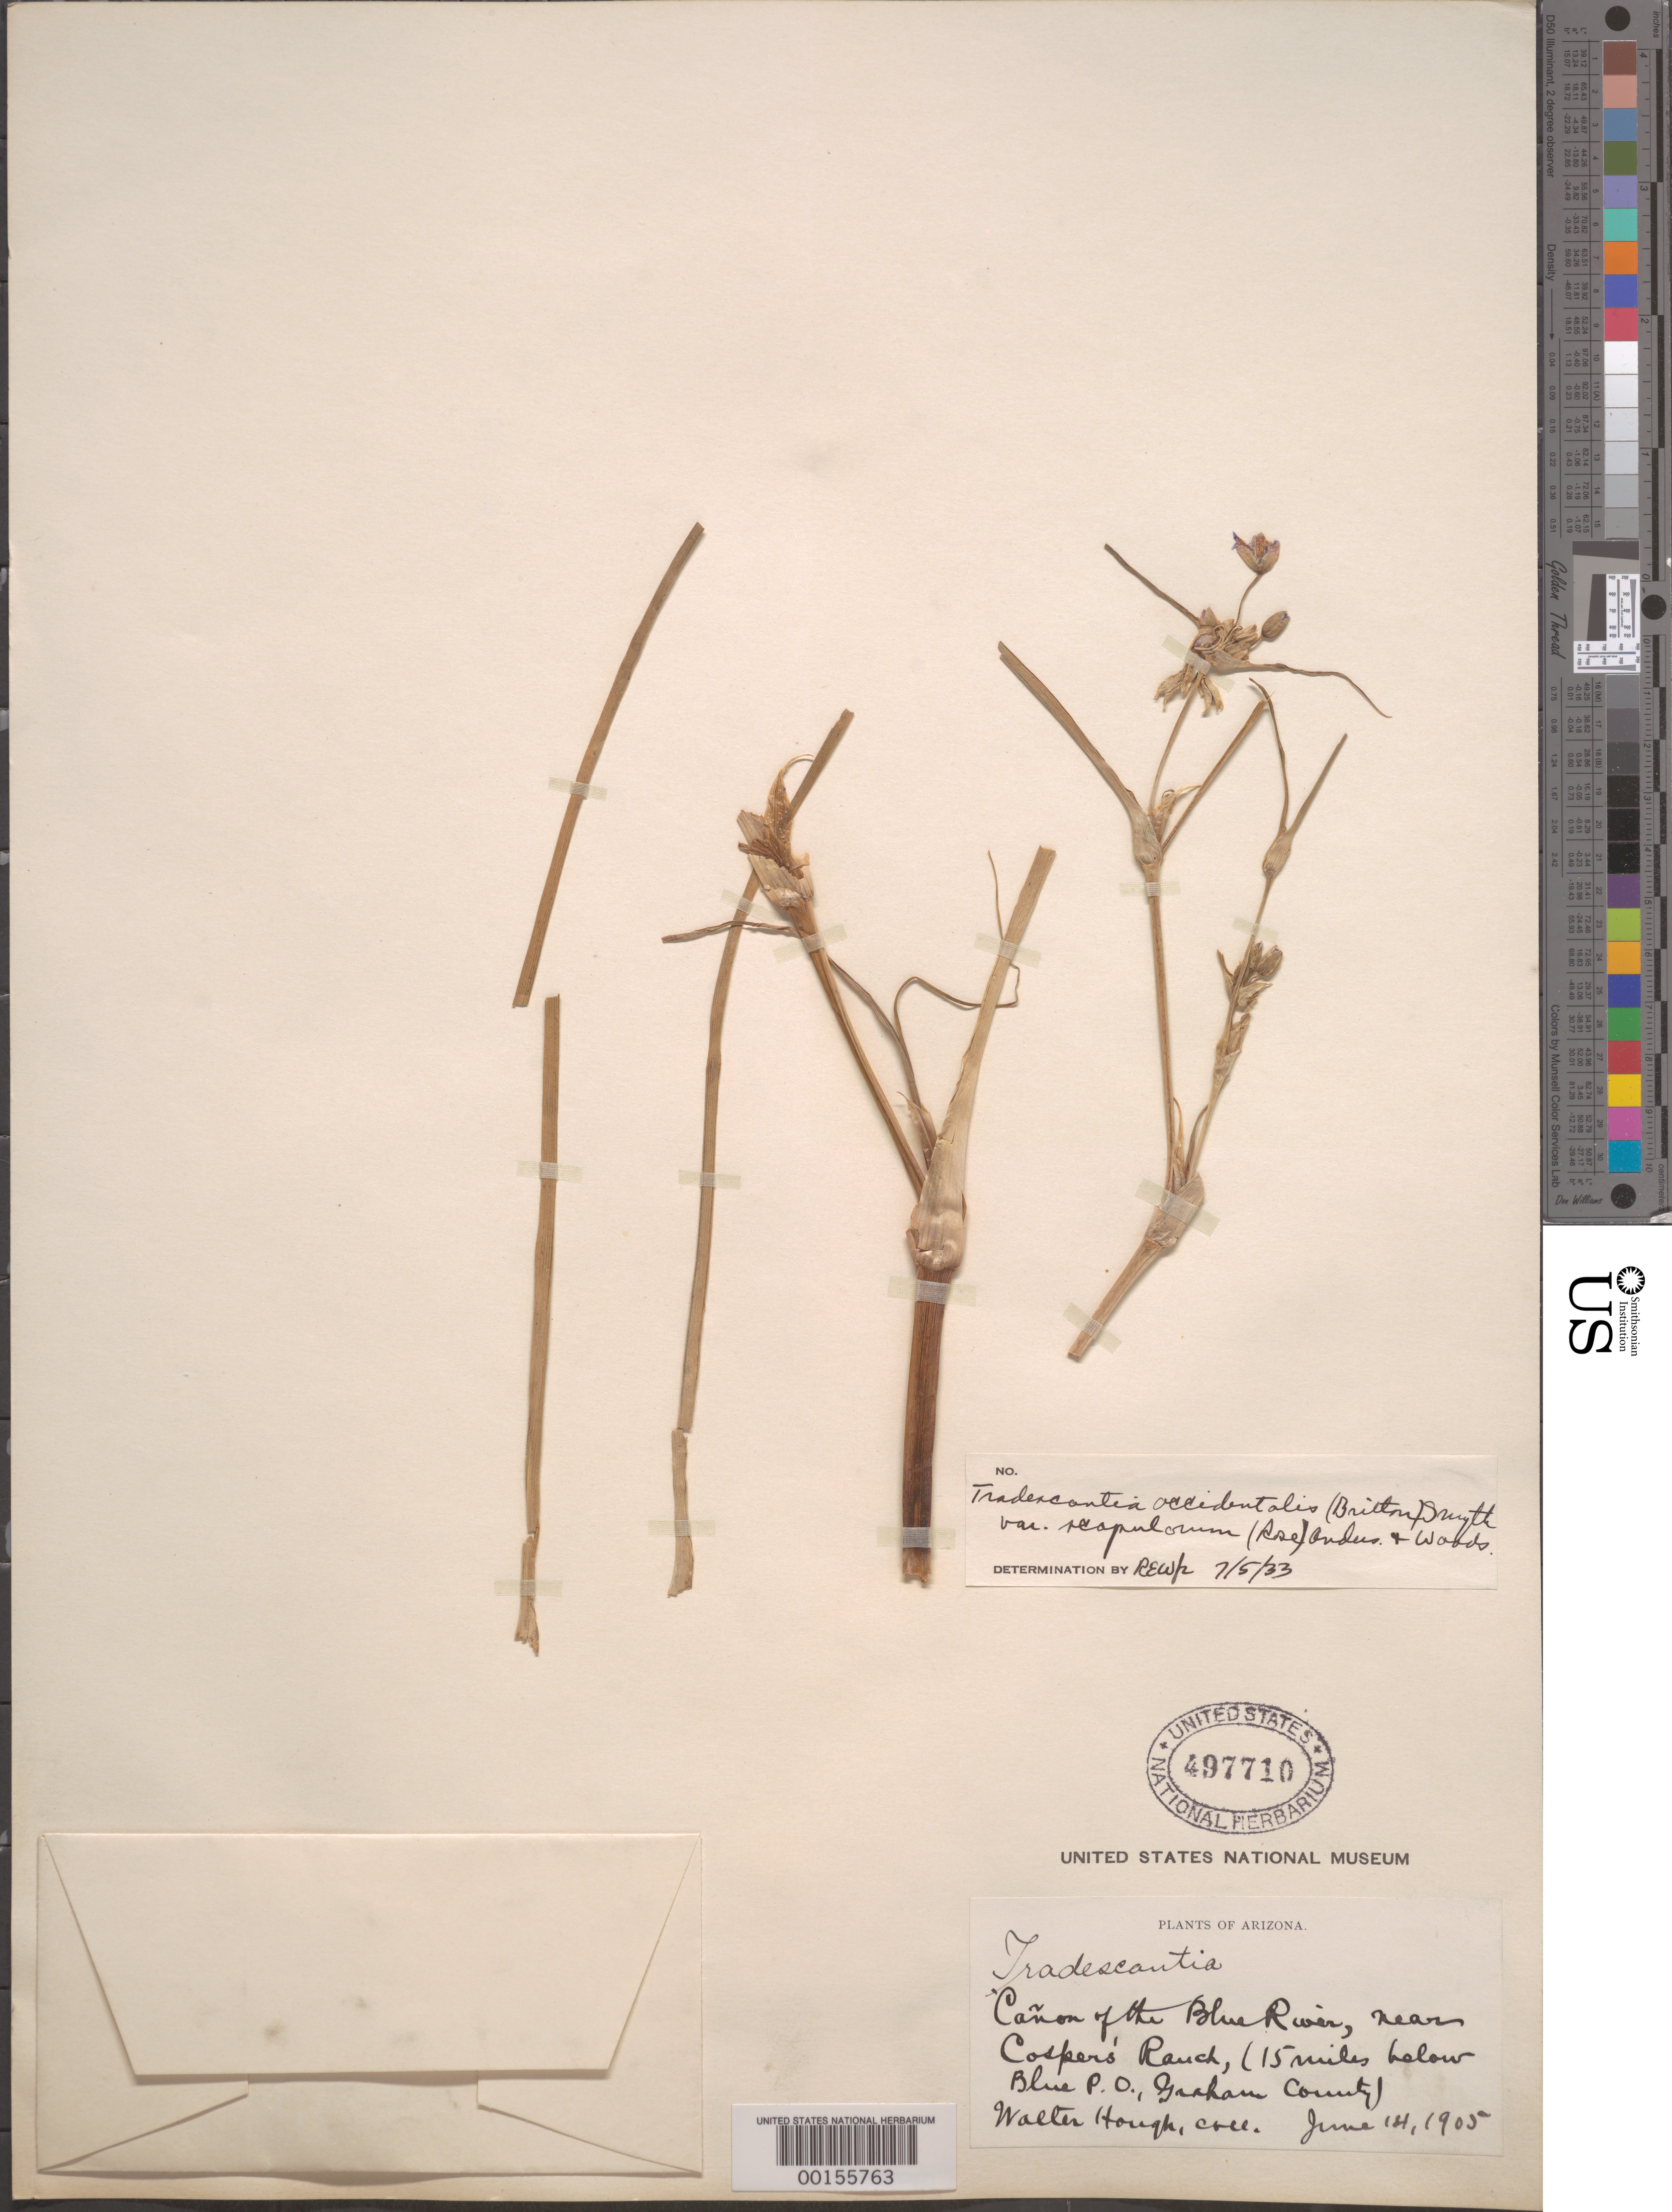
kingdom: Plantae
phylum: Tracheophyta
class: Liliopsida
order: Commelinales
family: Commelinaceae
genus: Tradescantia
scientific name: Tradescantia occidentalis var. scopulorum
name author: (Rose) E.S. Anderson & Woodson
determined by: Woodson, R. E., Jr.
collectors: W. Hough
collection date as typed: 14 Jun 1905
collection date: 1905-06-14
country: United States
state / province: Arizona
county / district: Graham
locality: Canyon of the blue river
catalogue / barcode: US 497710